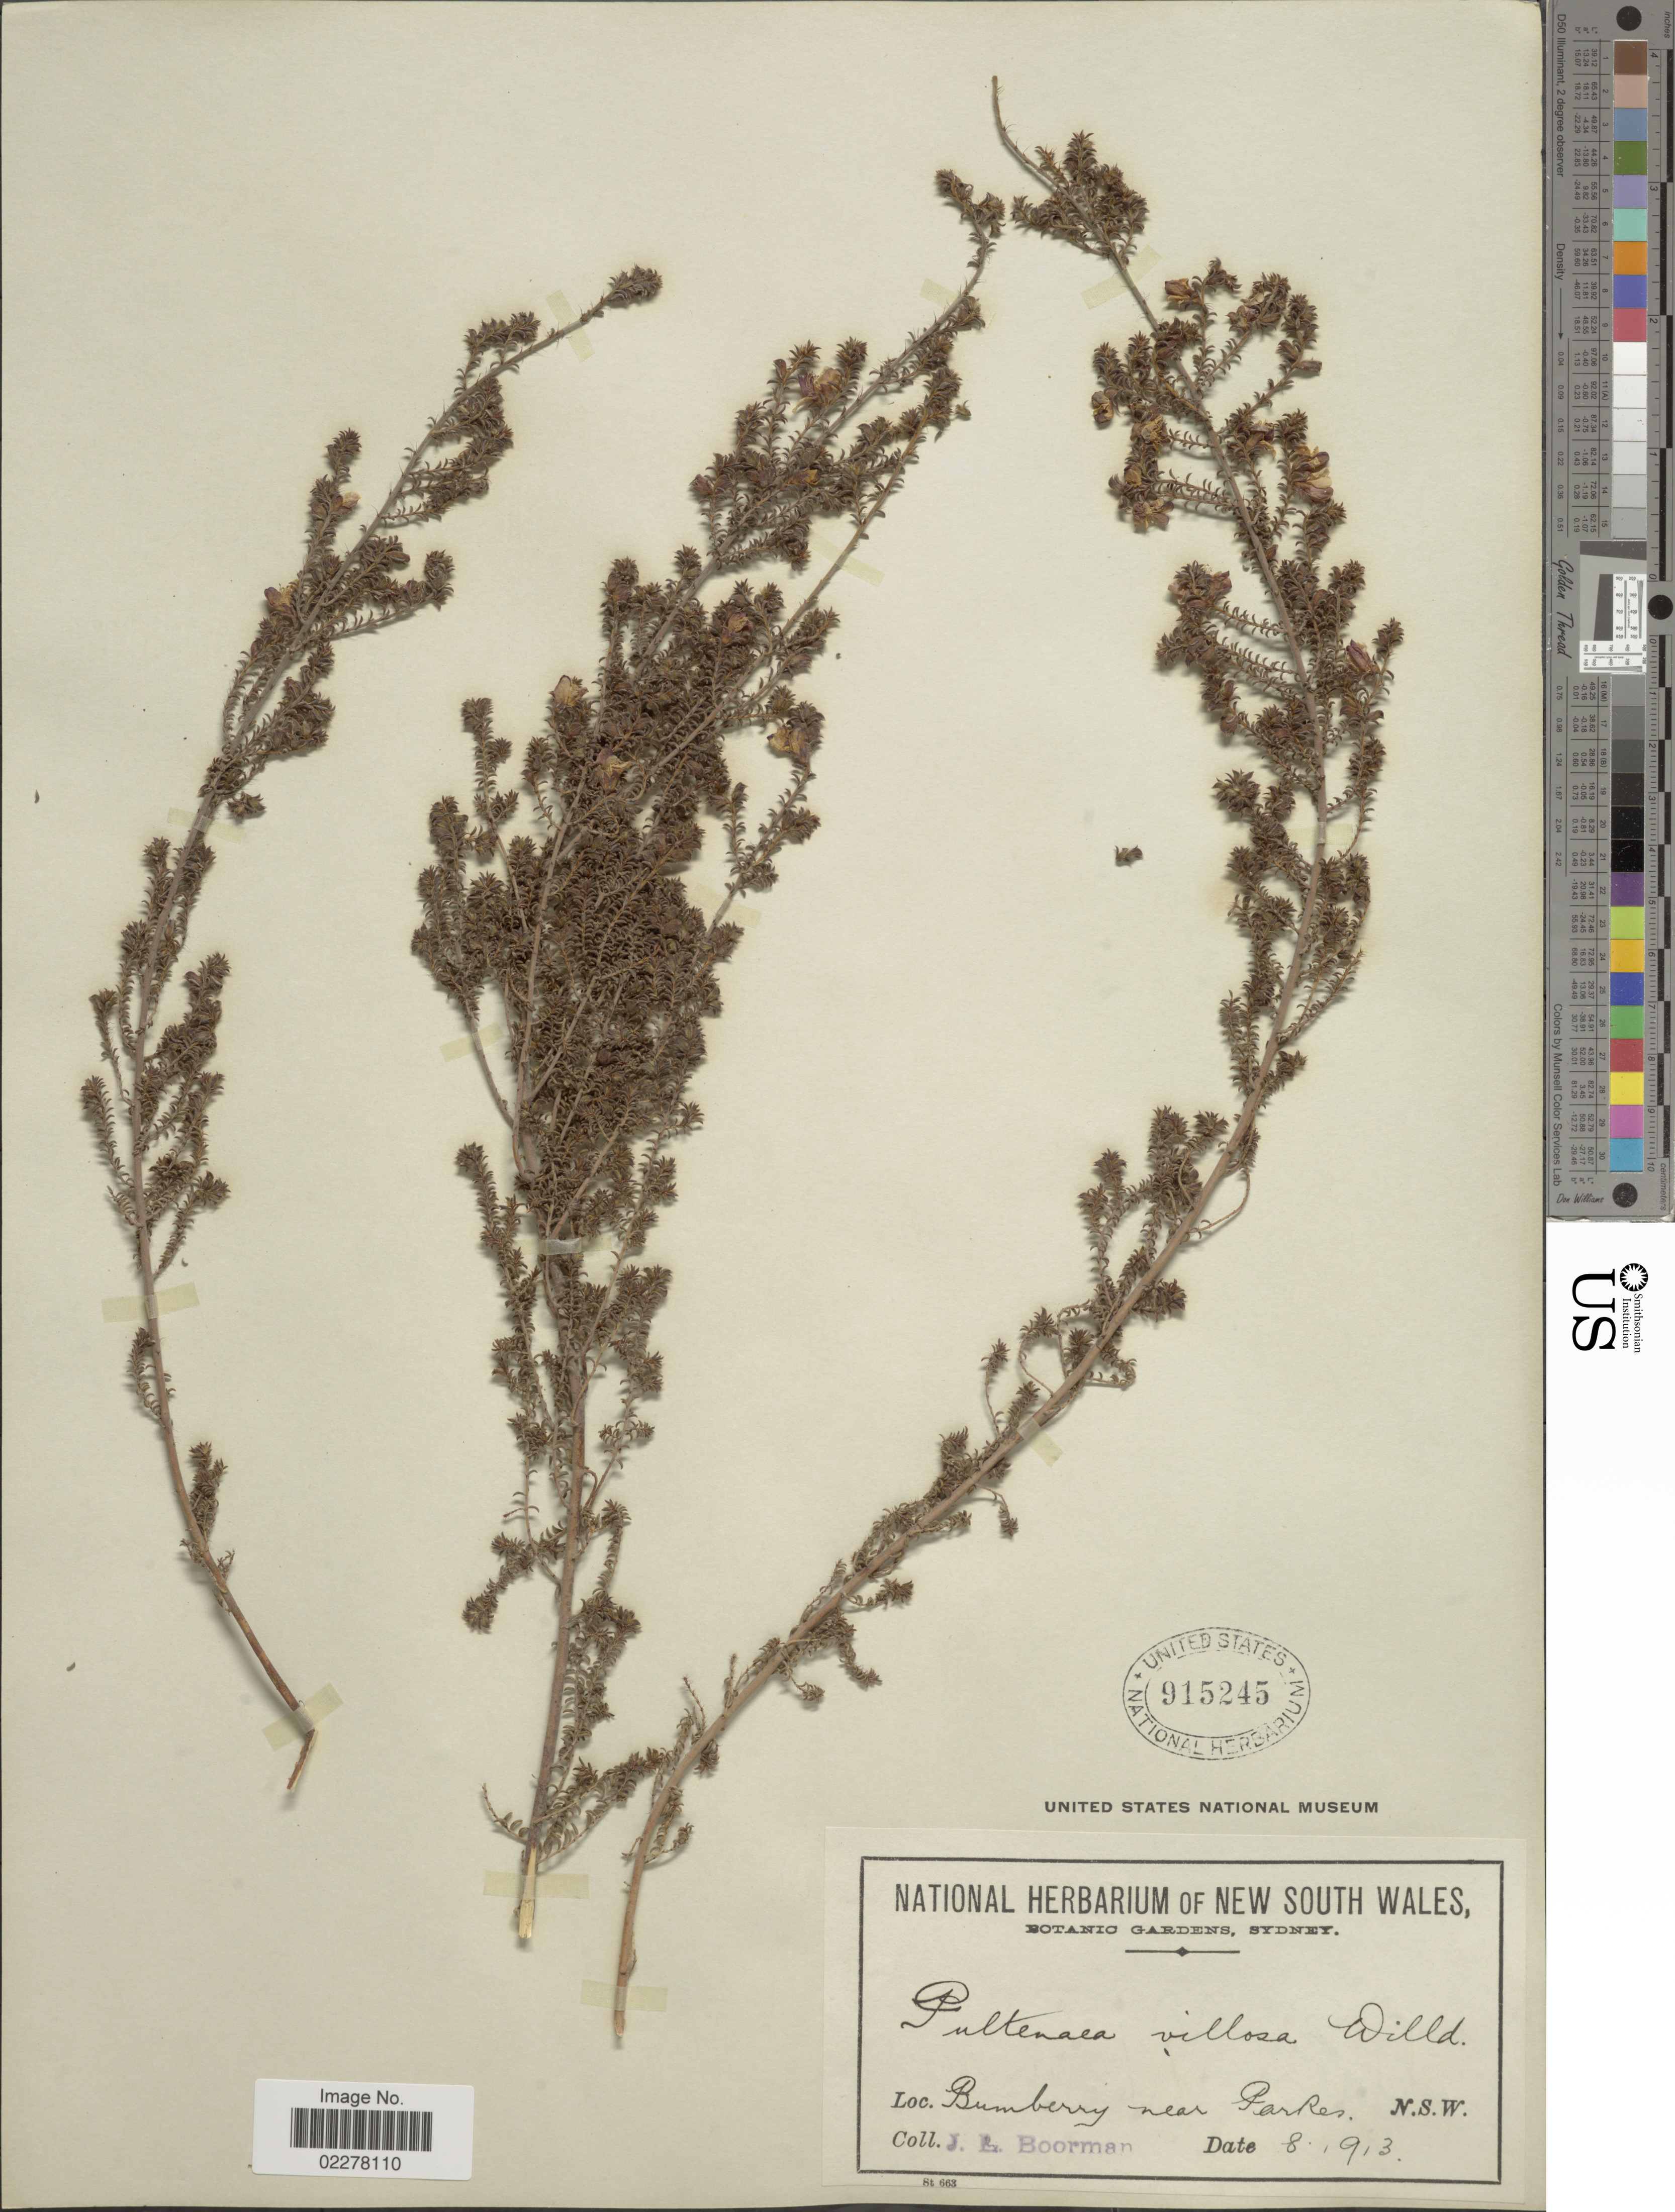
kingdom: Plantae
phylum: Tracheophyta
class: Magnoliopsida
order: Fabales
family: Fabaceae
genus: Pultenaea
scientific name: Pultenaea villosa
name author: Willd.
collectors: J. Boorman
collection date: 1913-08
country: Australia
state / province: New South Wales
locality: Bumberry near Parkes. N.S.W.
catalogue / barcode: US 915245